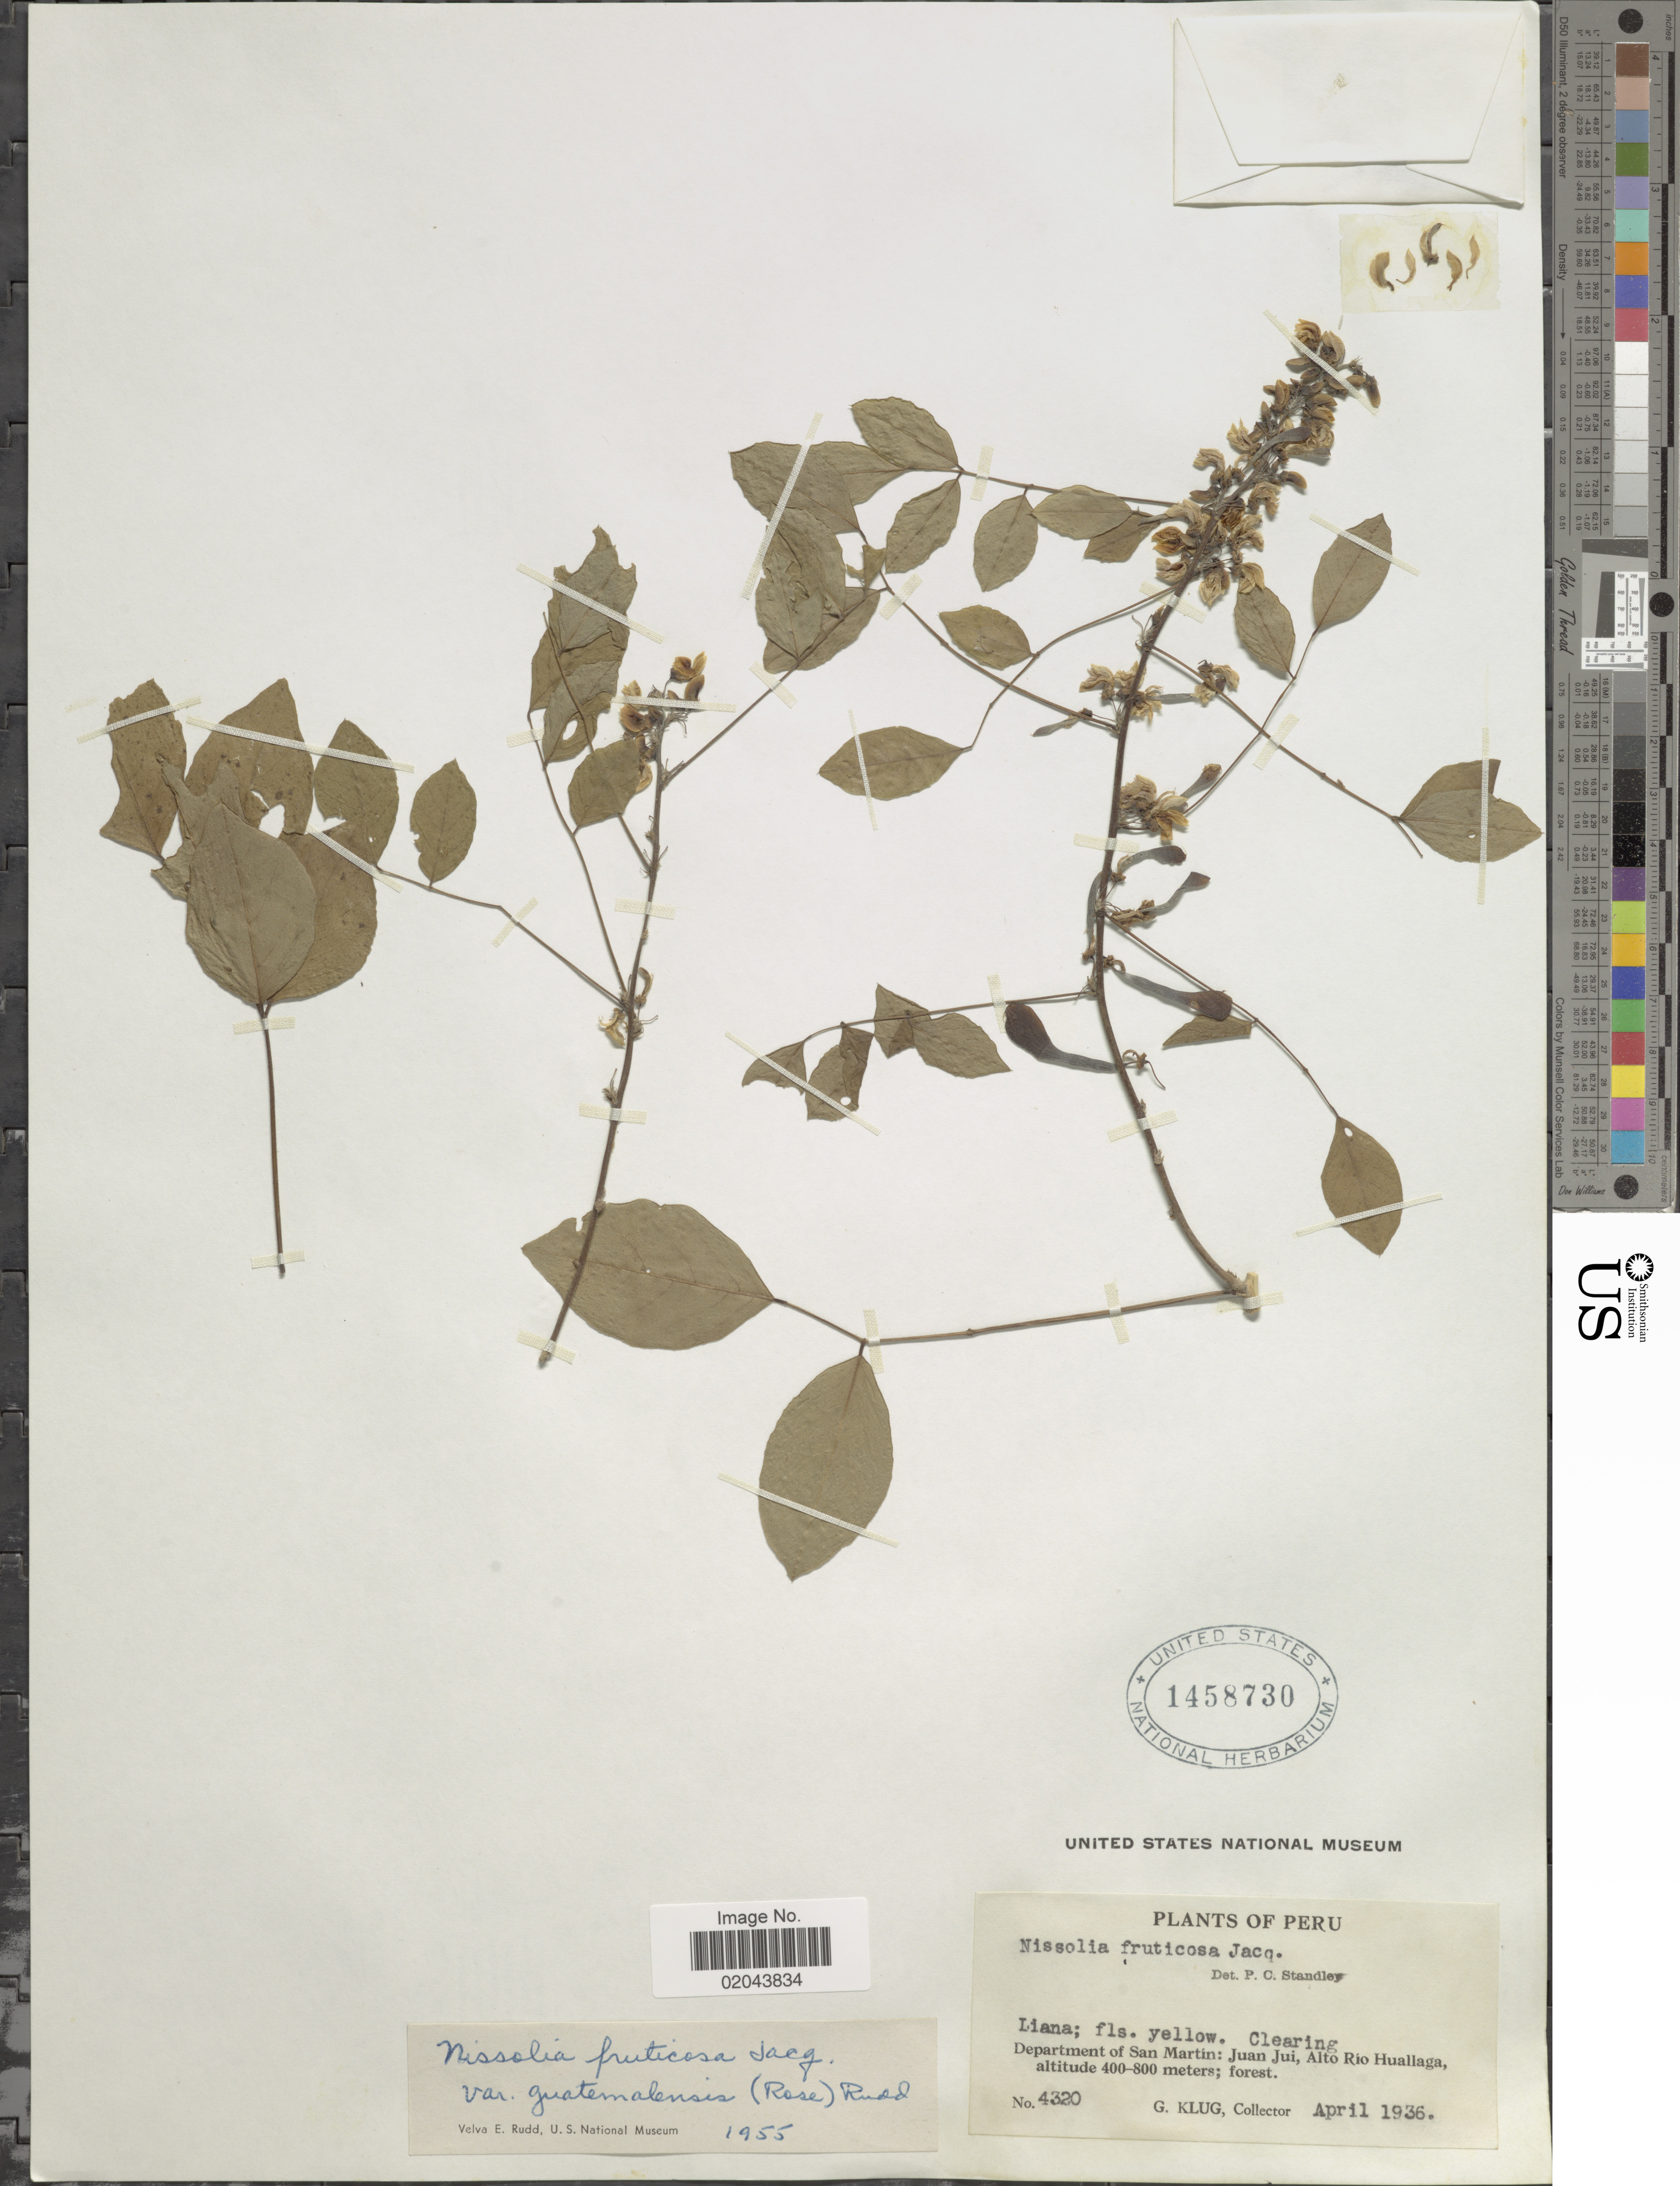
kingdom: Plantae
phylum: Tracheophyta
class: Magnoliopsida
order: Fabales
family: Fabaceae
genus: Nissolia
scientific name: Nissolia fruticosa var. guatemalensis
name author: (Rose) Rudd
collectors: G. Klug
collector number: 4320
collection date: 1936-04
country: Peru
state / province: San Martín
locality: Juan Jui, Alto Rio Huallaga.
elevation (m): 400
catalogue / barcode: US 1458730